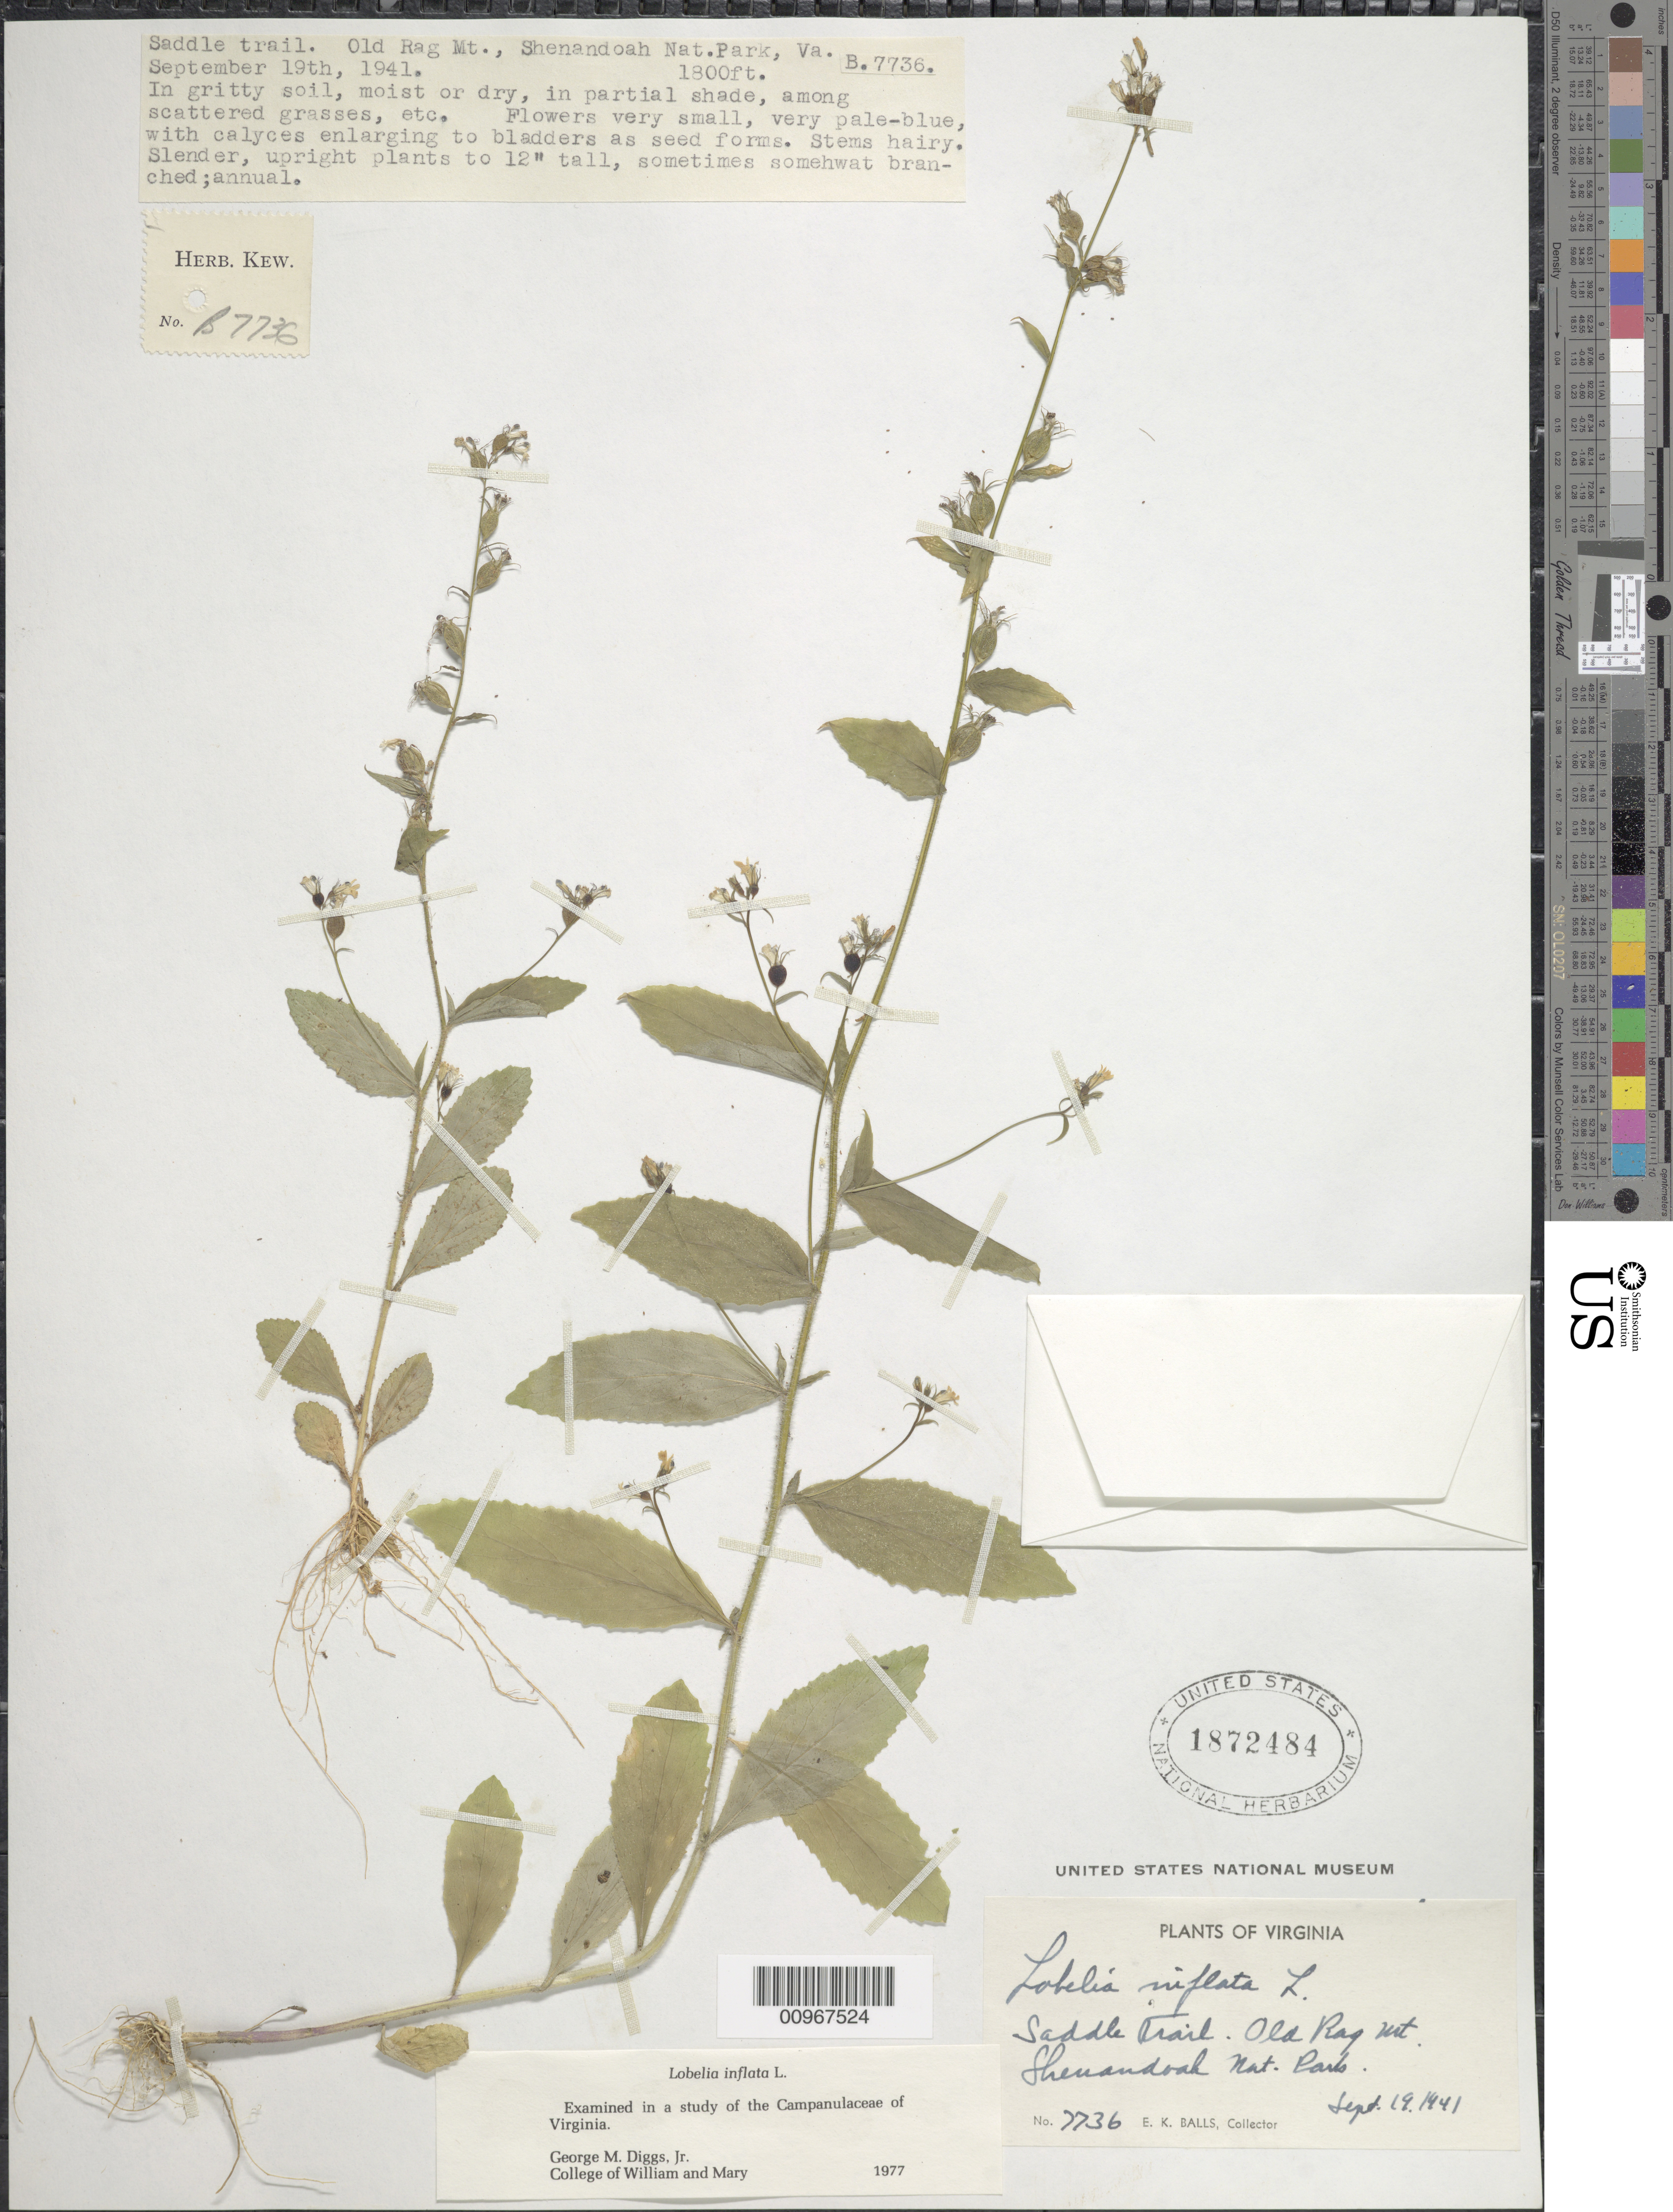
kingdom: Plantae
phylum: Tracheophyta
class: Magnoliopsida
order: Asterales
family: Campanulaceae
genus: Lobelia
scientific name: Lobelia inflata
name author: L.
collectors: E. K. Balls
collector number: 7736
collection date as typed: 19 Sep 1941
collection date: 1941-09-19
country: United States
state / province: Virginia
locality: Shenandoah National park, Saddle Trail, Old Rag Mountain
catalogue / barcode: US 1872484